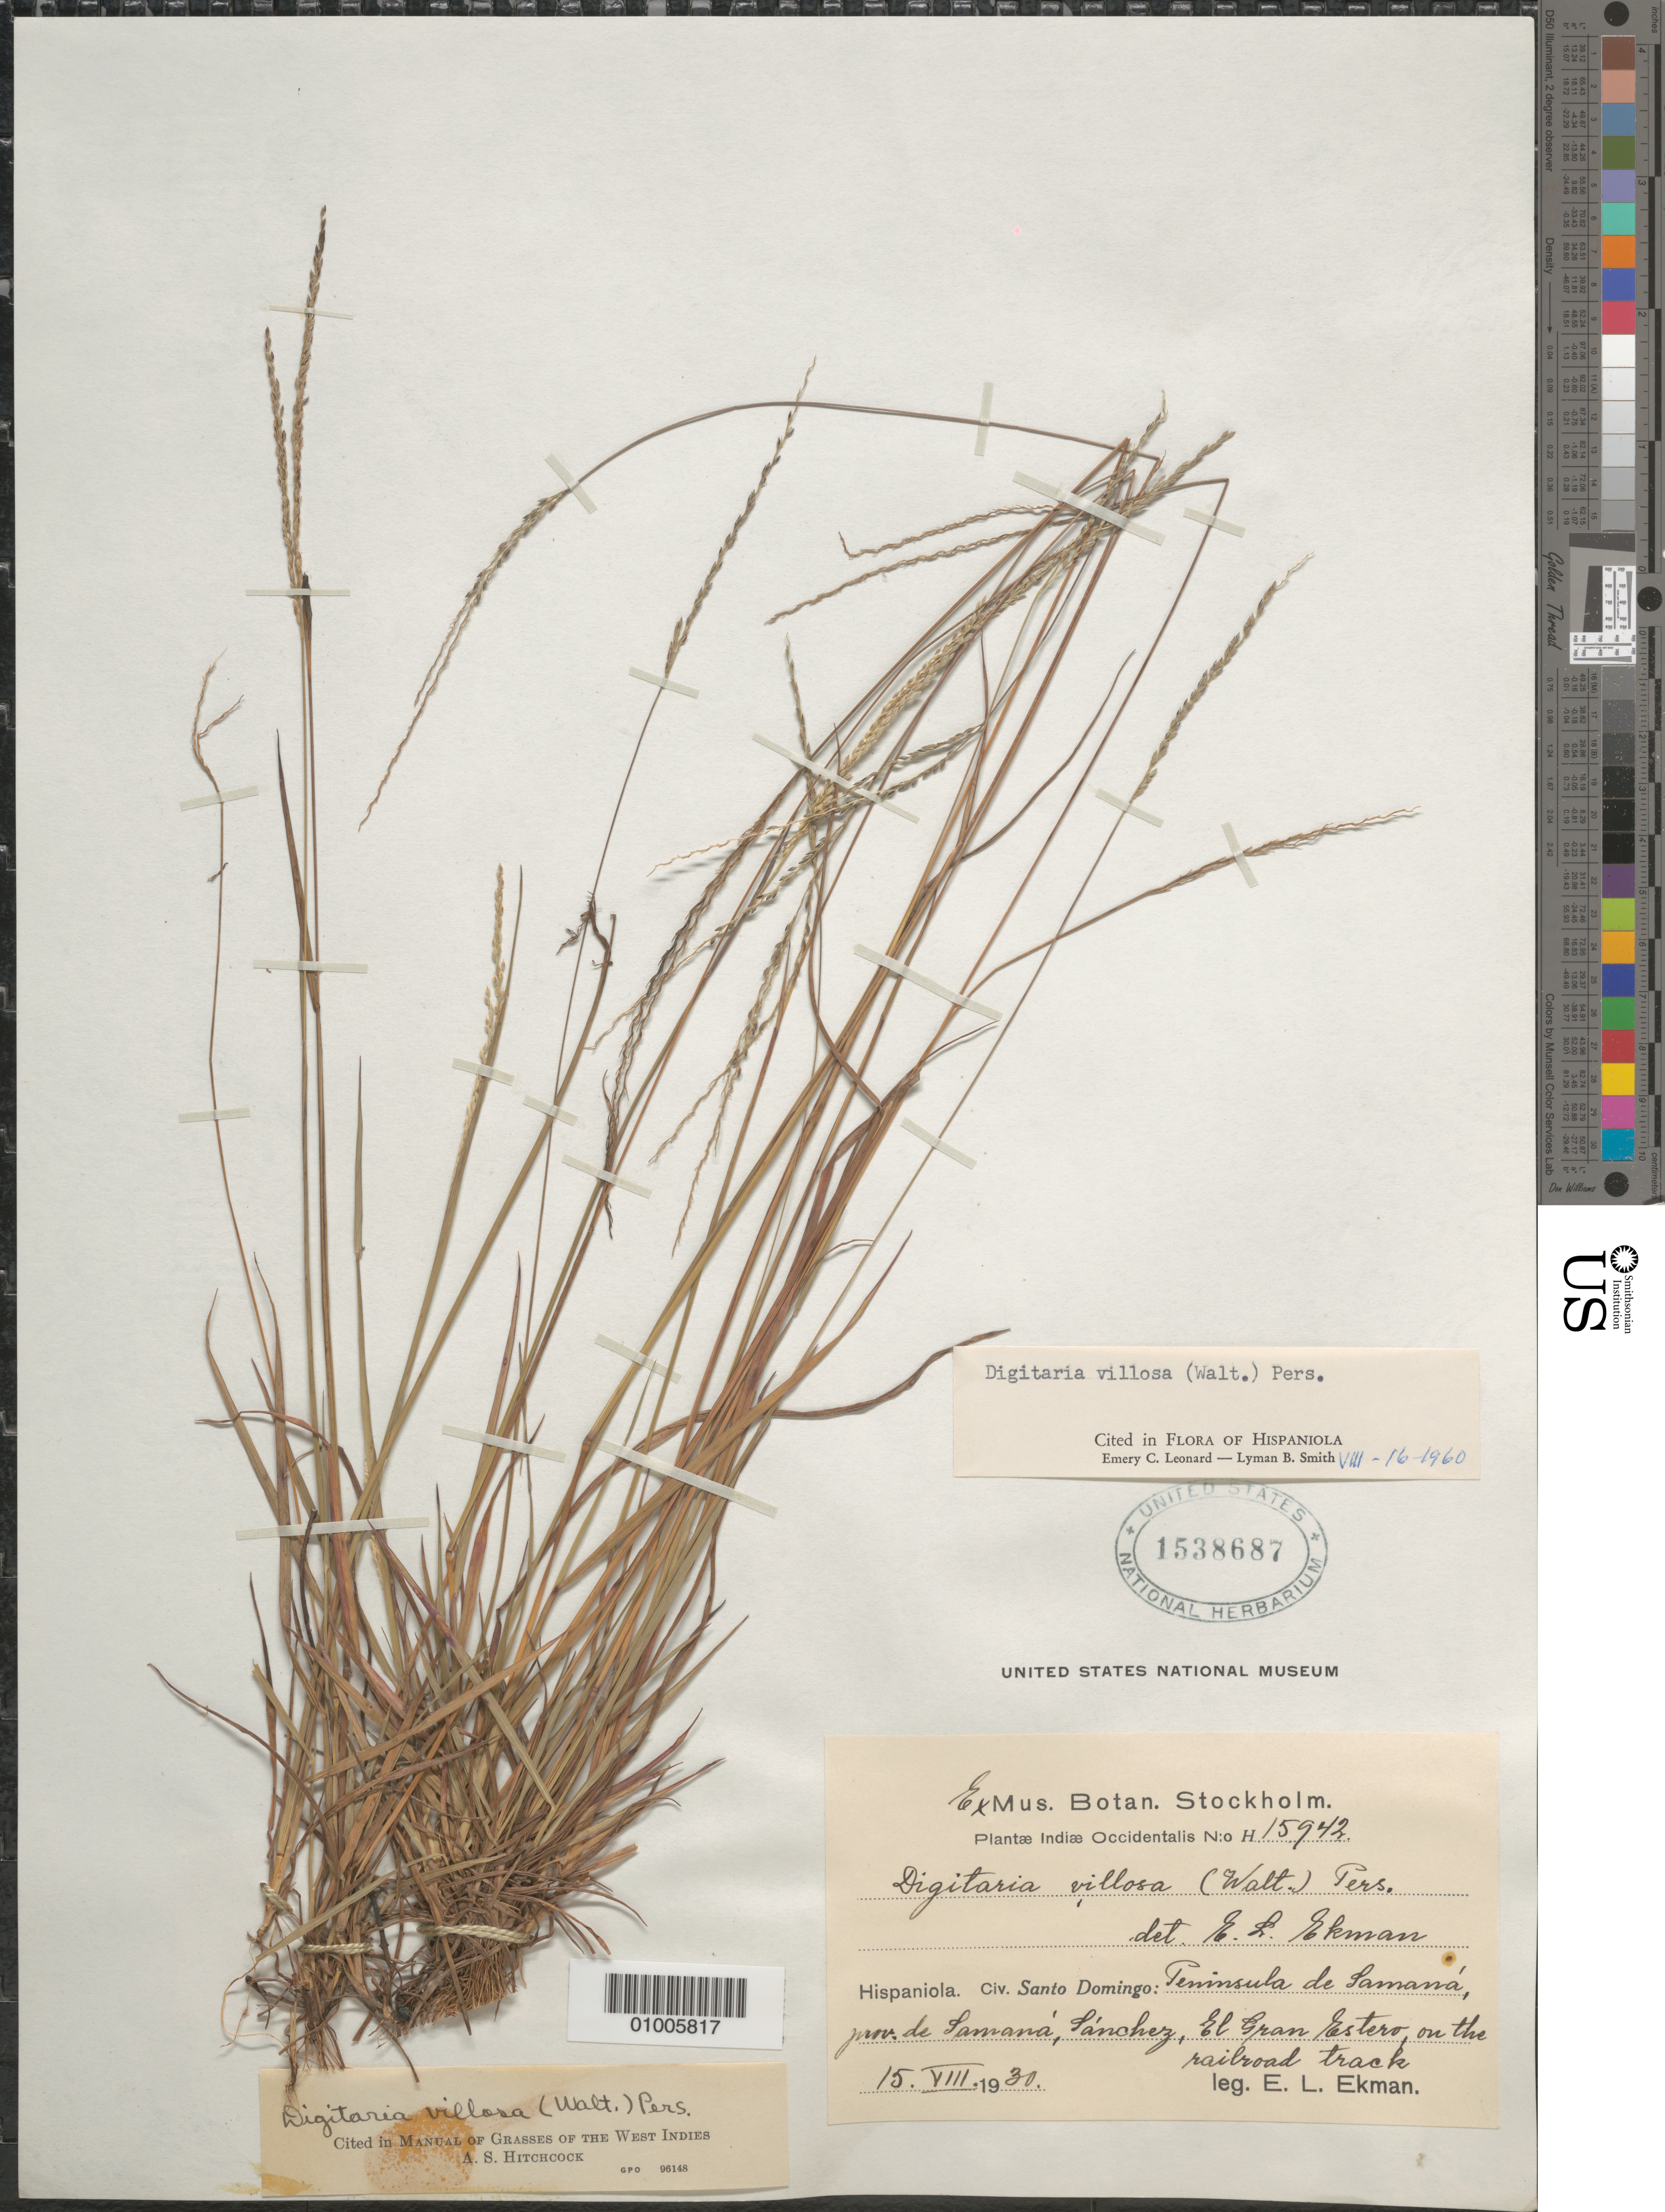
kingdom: Plantae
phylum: Tracheophyta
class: Liliopsida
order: Poales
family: Poaceae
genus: Digitaria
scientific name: Digitaria villosa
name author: (Walter) Pers.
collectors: E. L. Ekman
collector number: H 15943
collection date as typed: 15 Aug 1930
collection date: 1930-08-15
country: Dominican Republic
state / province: Distrito Nacional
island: Hispaniola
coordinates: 0 N, 0 E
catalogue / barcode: US 1538687